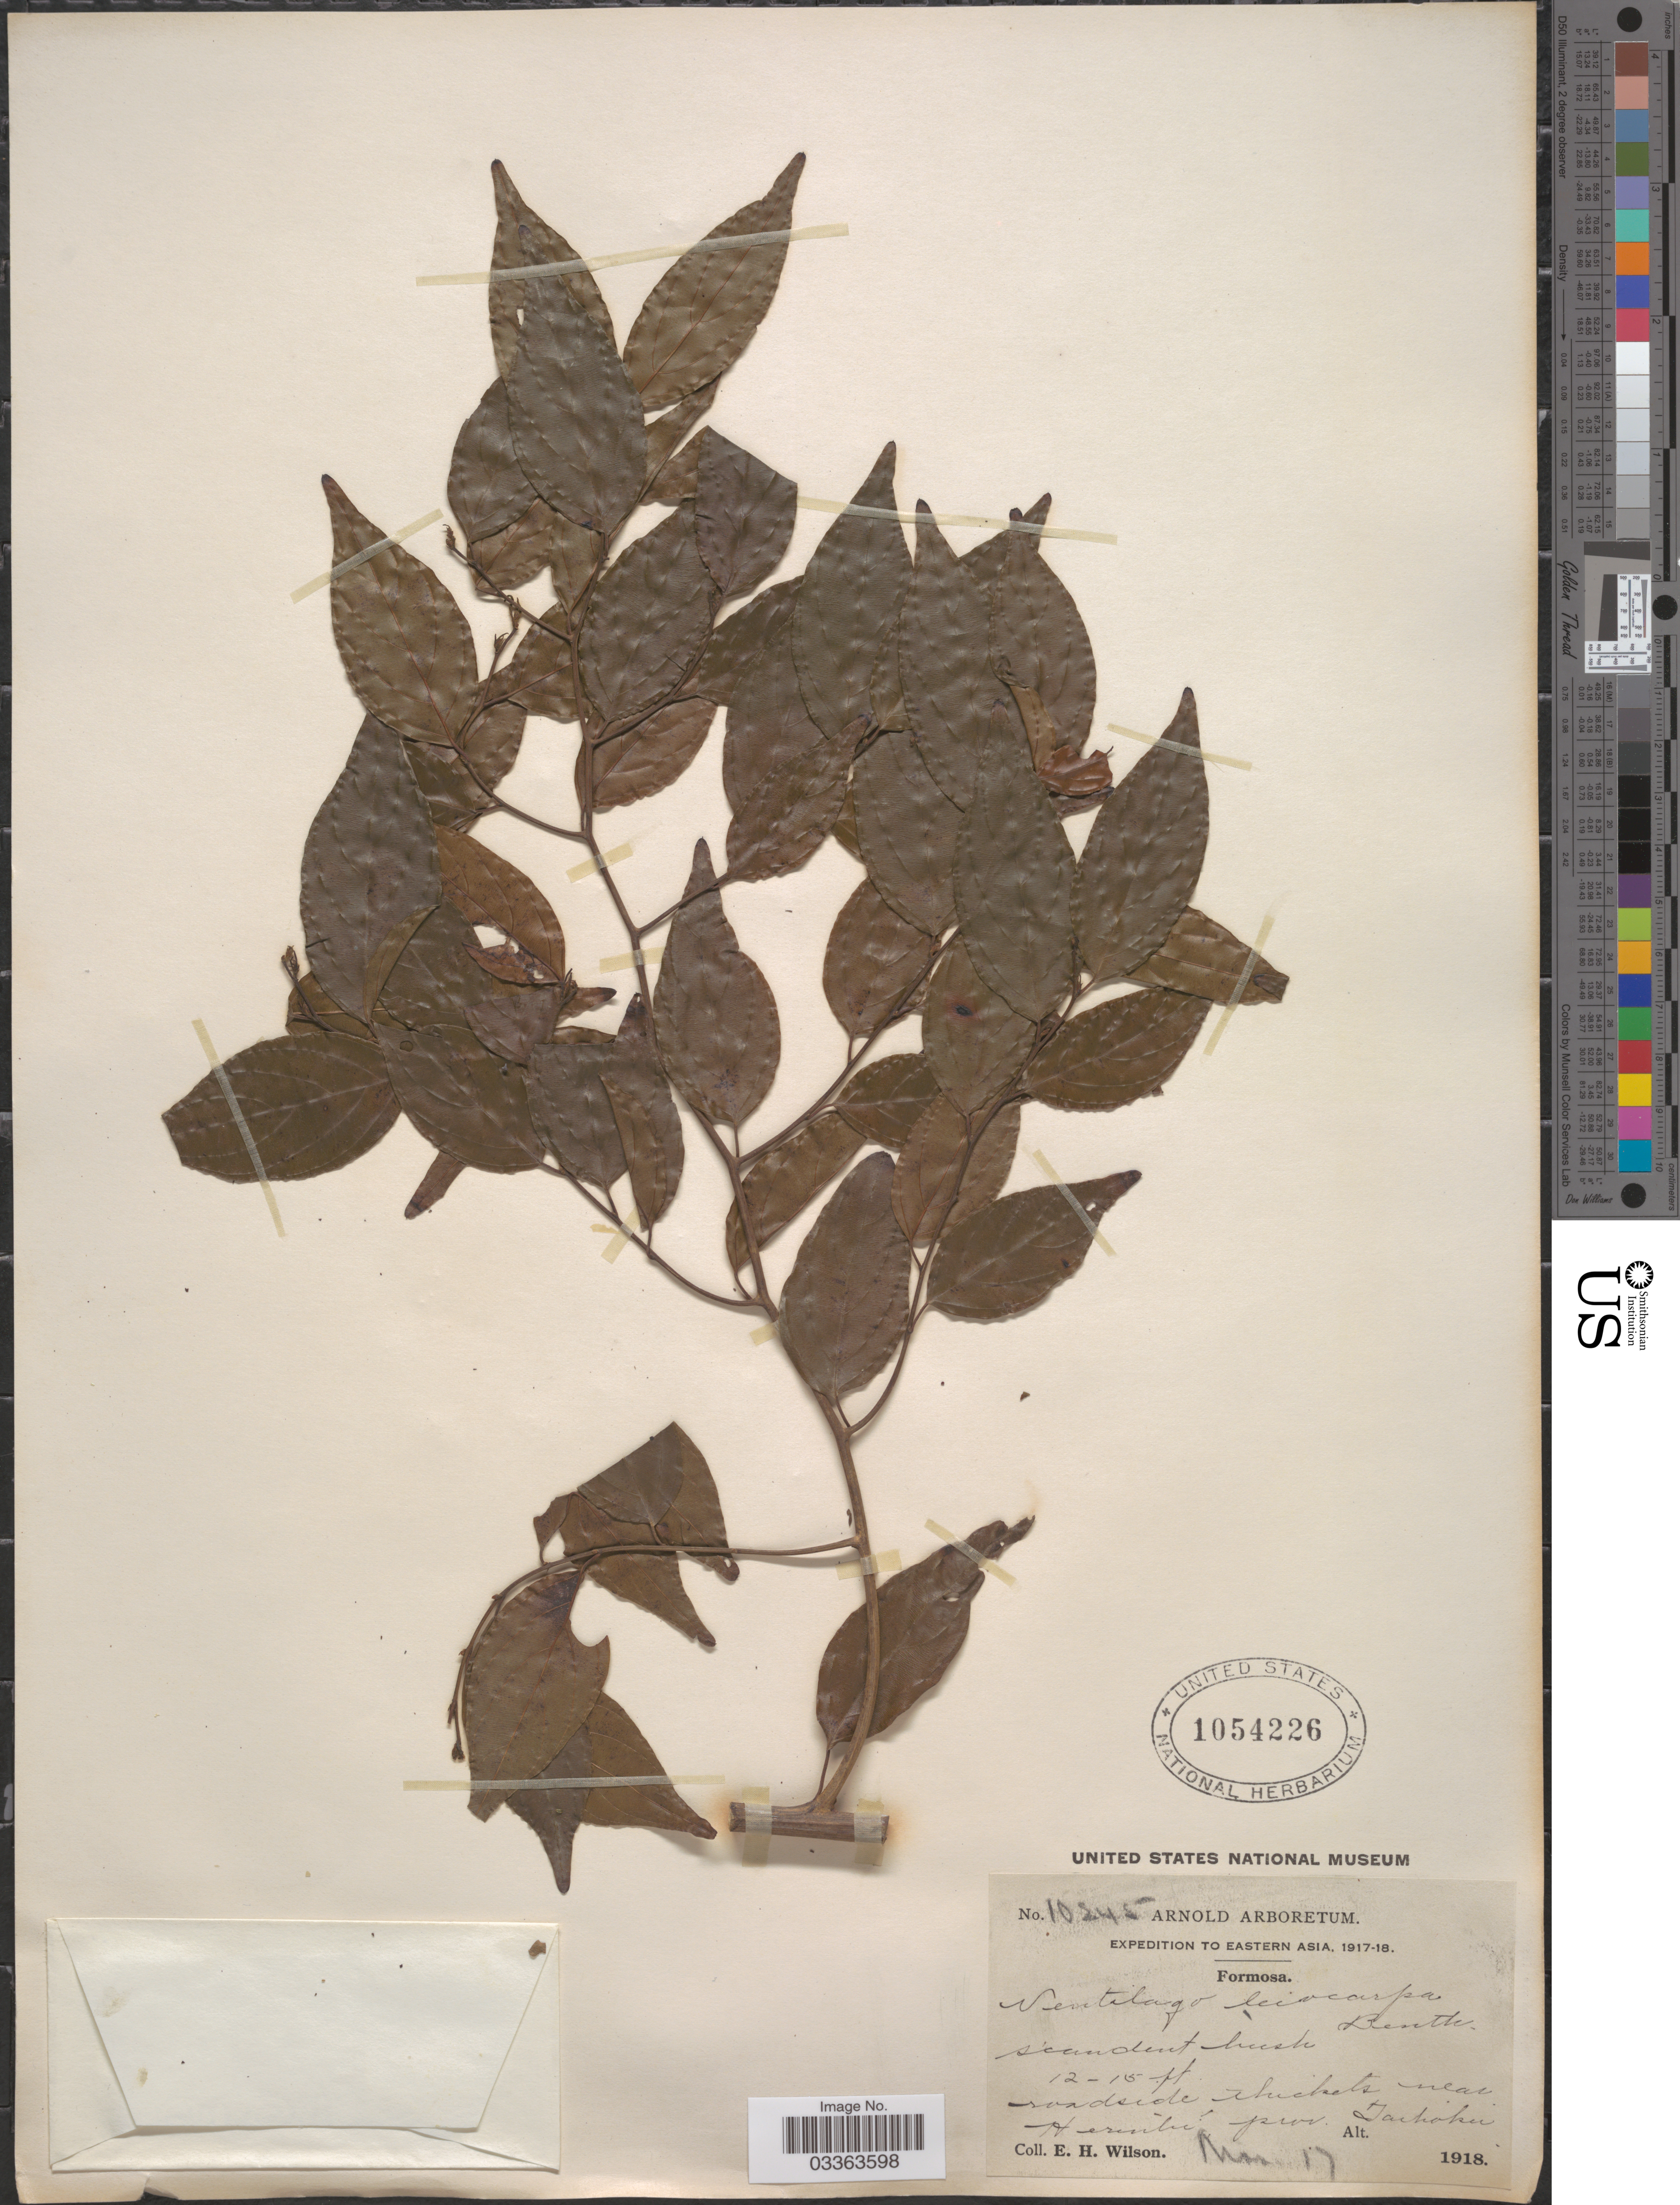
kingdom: Plantae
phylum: Tracheophyta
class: Magnoliopsida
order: Rosales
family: Rhamnaceae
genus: Ventilago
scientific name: Ventilago leiocarpa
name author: Benth.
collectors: E. Wilson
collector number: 10245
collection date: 1918-03-17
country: Taiwan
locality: Eastern Asia. Formosa. Roadside thickets near Herinbi prov. Taihoku.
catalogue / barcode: US 1054226